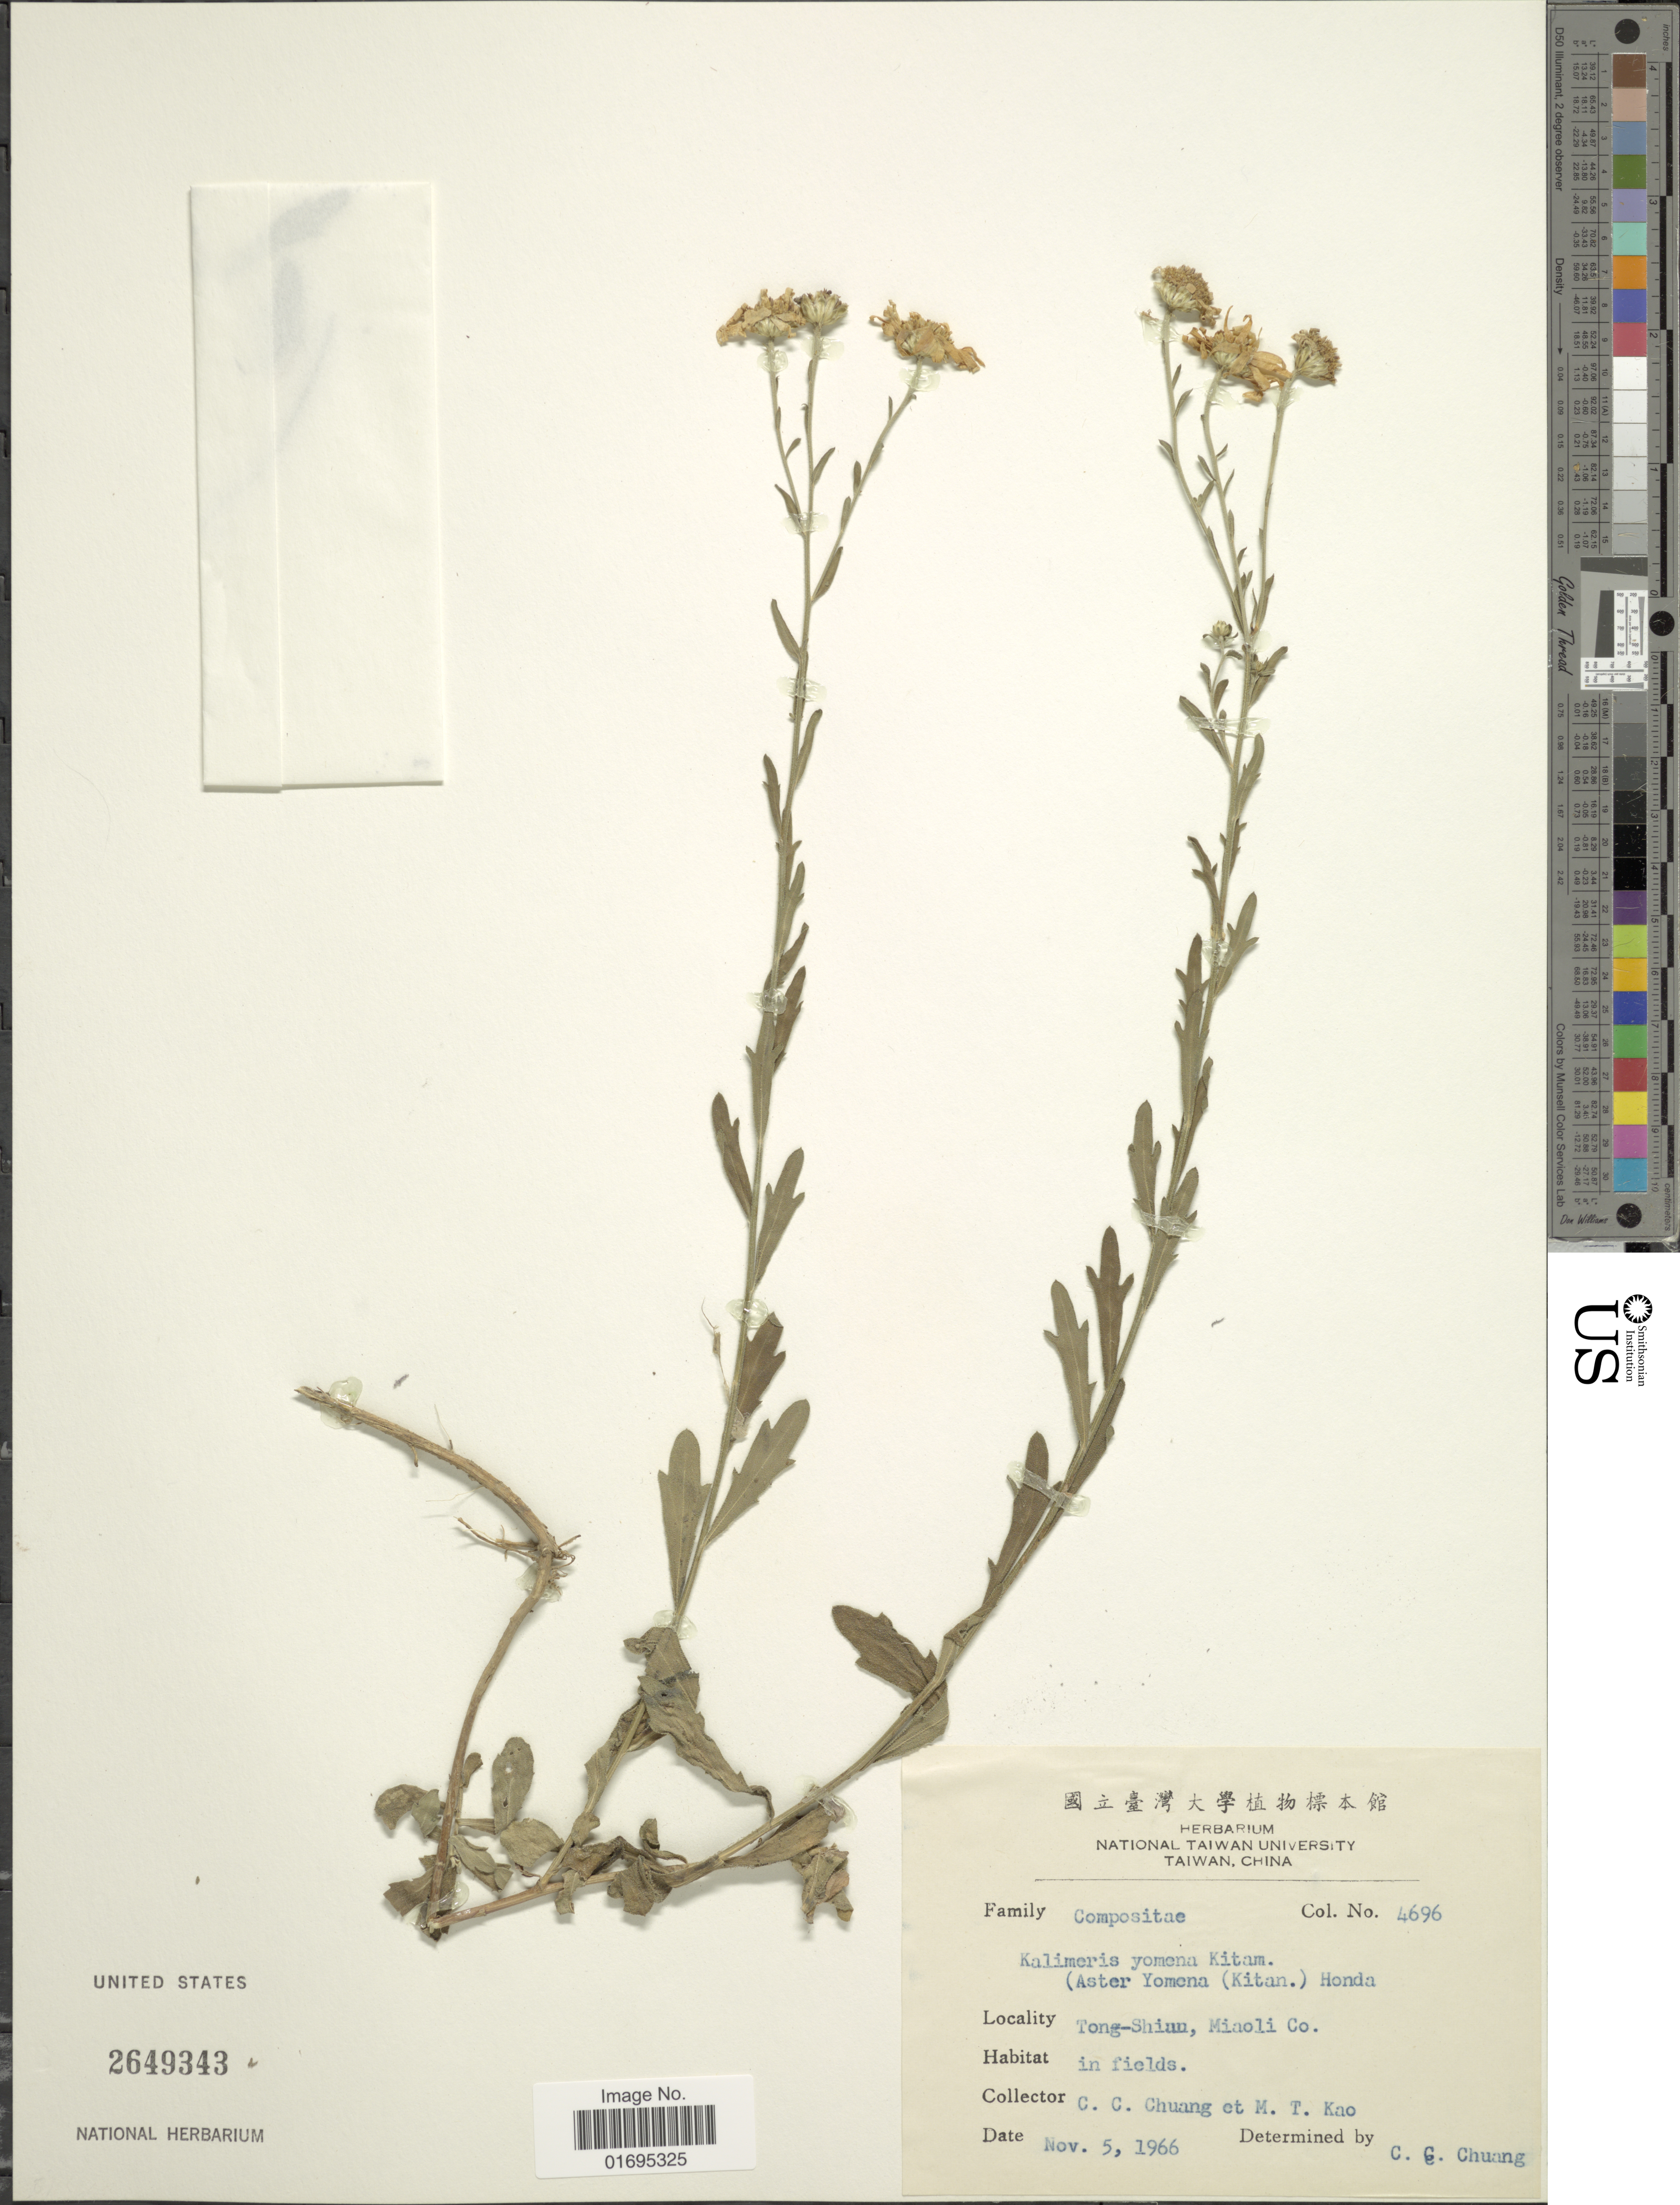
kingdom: Plantae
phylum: Tracheophyta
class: Magnoliopsida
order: Asterales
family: Asteraceae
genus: Kalimeris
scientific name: Kalimeris yomena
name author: (Kitam.) Kitam.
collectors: C. C. Chuang & M. T. Kao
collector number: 4696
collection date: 1966-11-05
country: Taiwan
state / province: Miaoli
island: Taiwan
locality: Tong-Shian, Maoli Co., in fields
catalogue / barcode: US 2649343